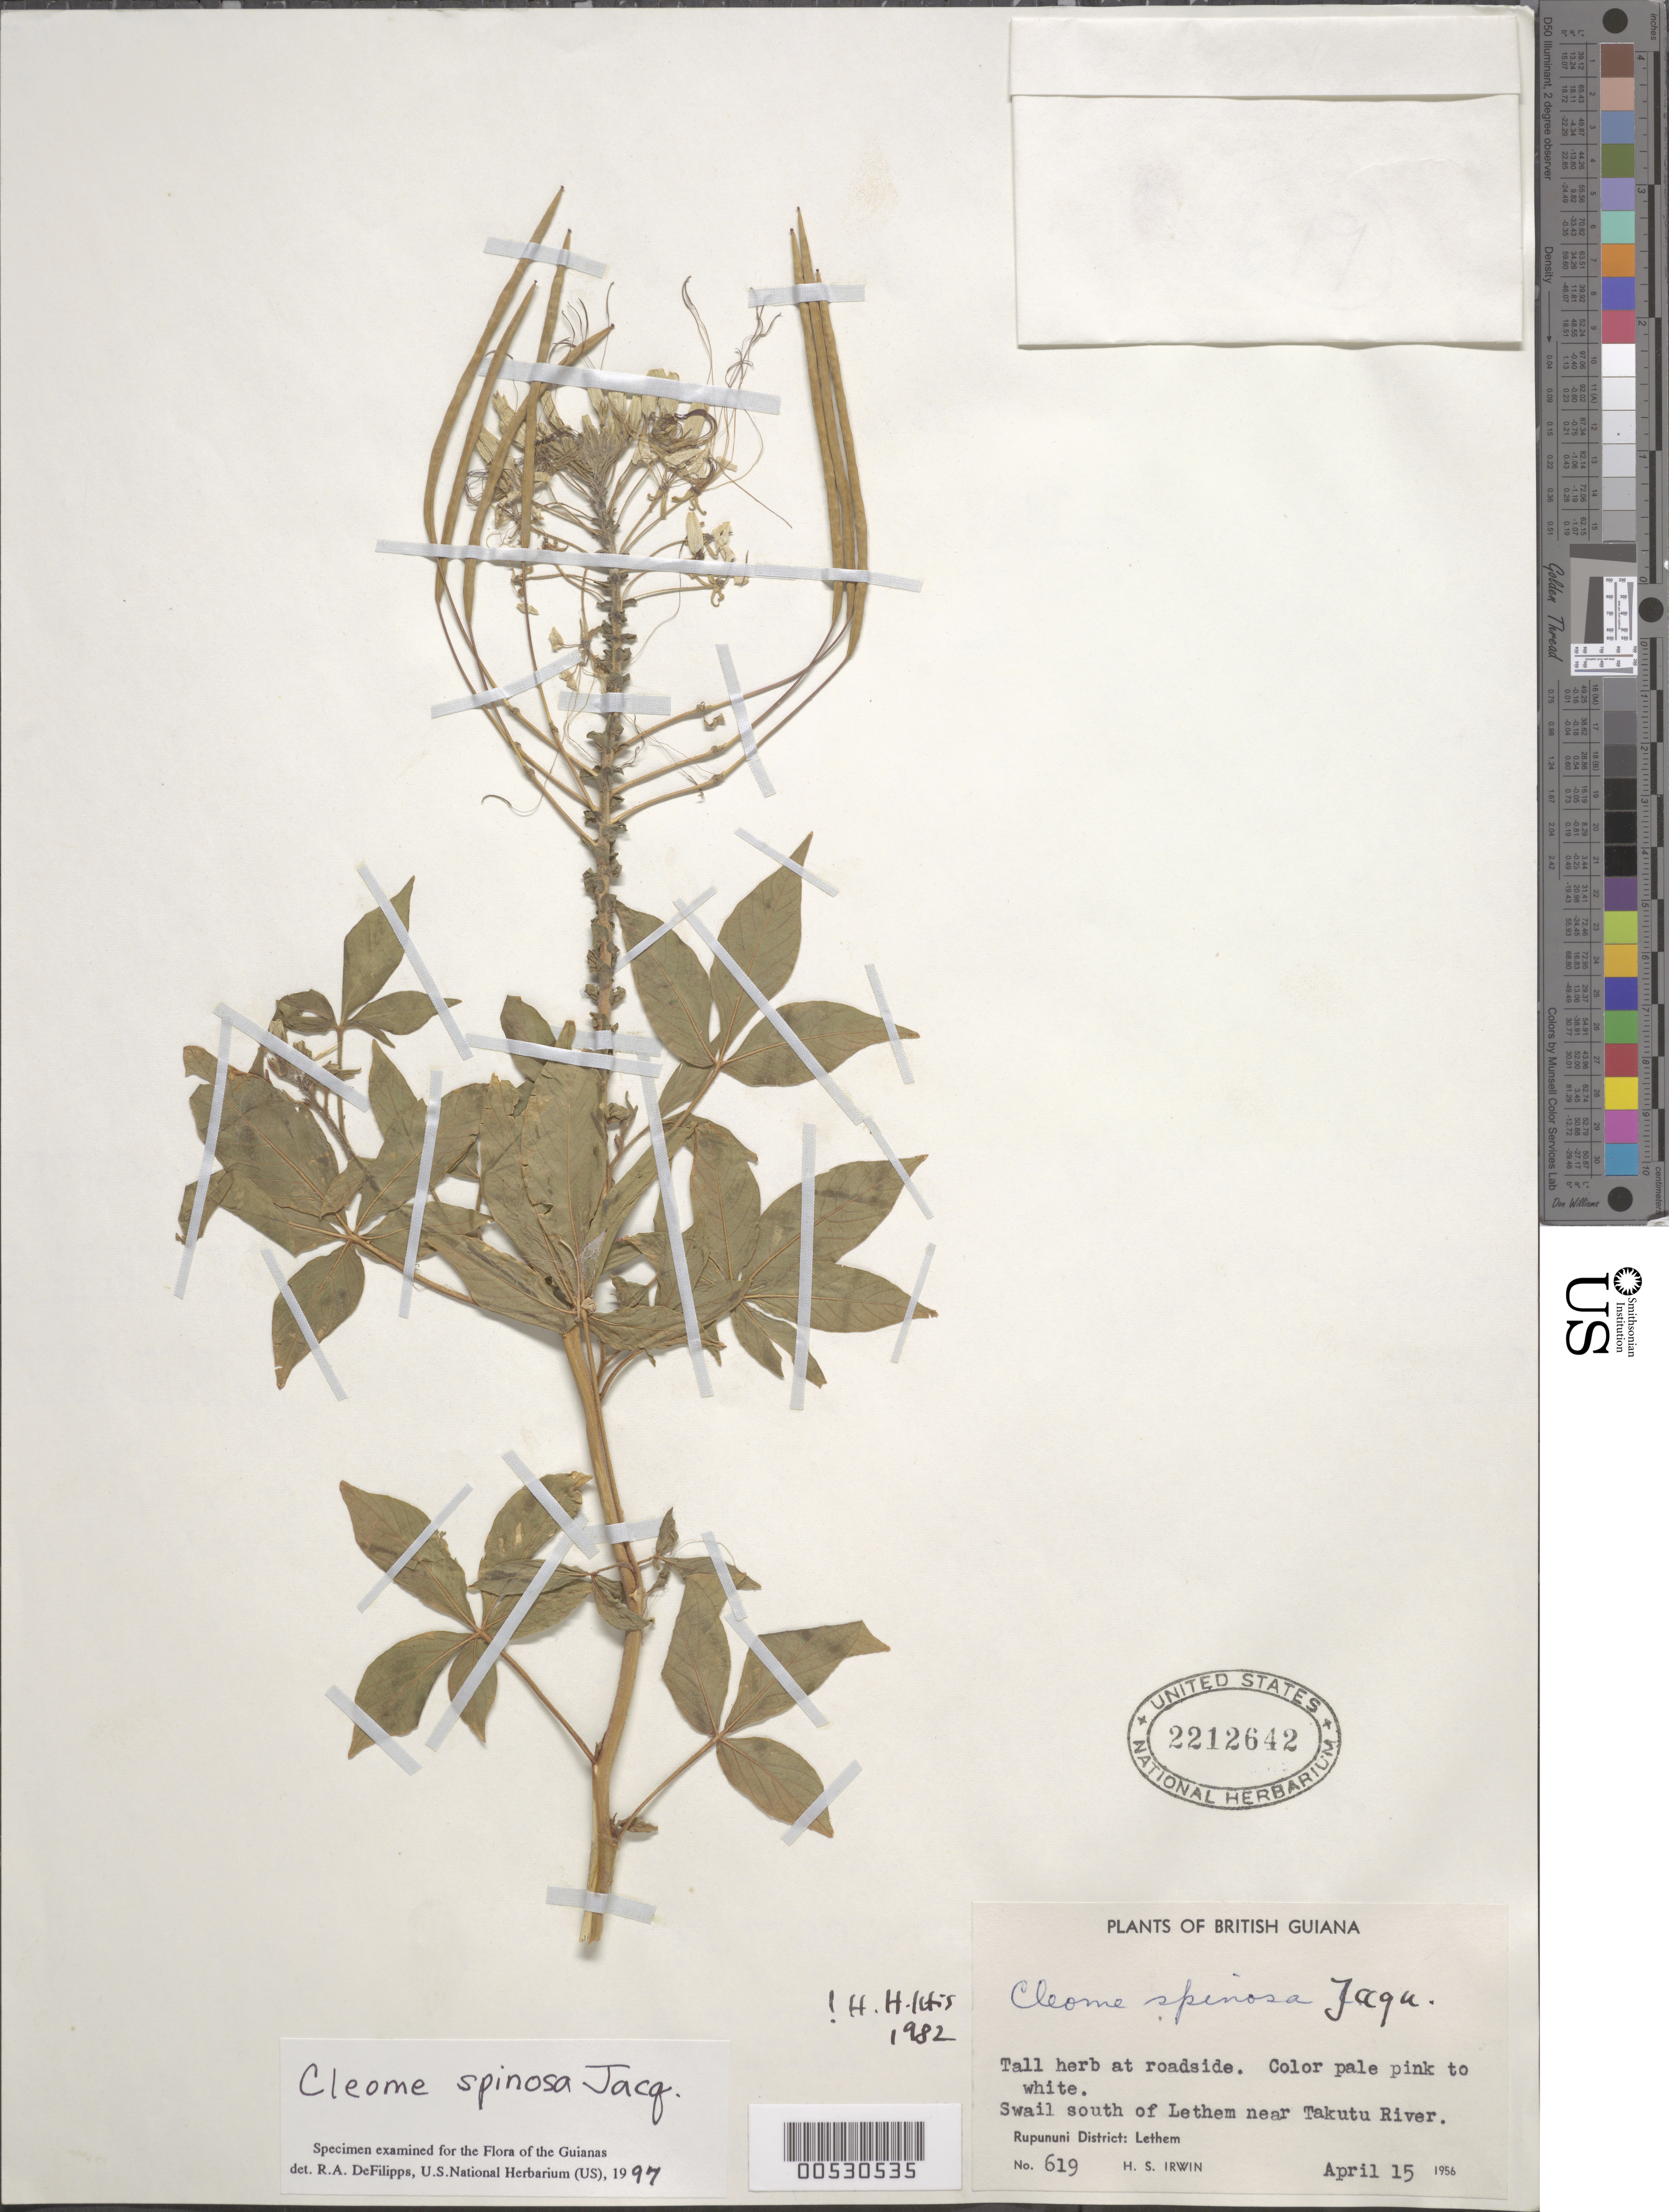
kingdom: Plantae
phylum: Tracheophyta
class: Magnoliopsida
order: Brassicales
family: Cleomaceae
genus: Tarenaya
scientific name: Tarenaya spinosa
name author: (Jacq.) Raf.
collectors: H. Irwin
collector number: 619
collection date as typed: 15-Apr-56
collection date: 1956-04-15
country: Guyana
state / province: U. Takutu-U. Essequibo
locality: Rupununi Dist., S of Lethem, Takutu River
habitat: Roadside, swale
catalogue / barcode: US 2212642